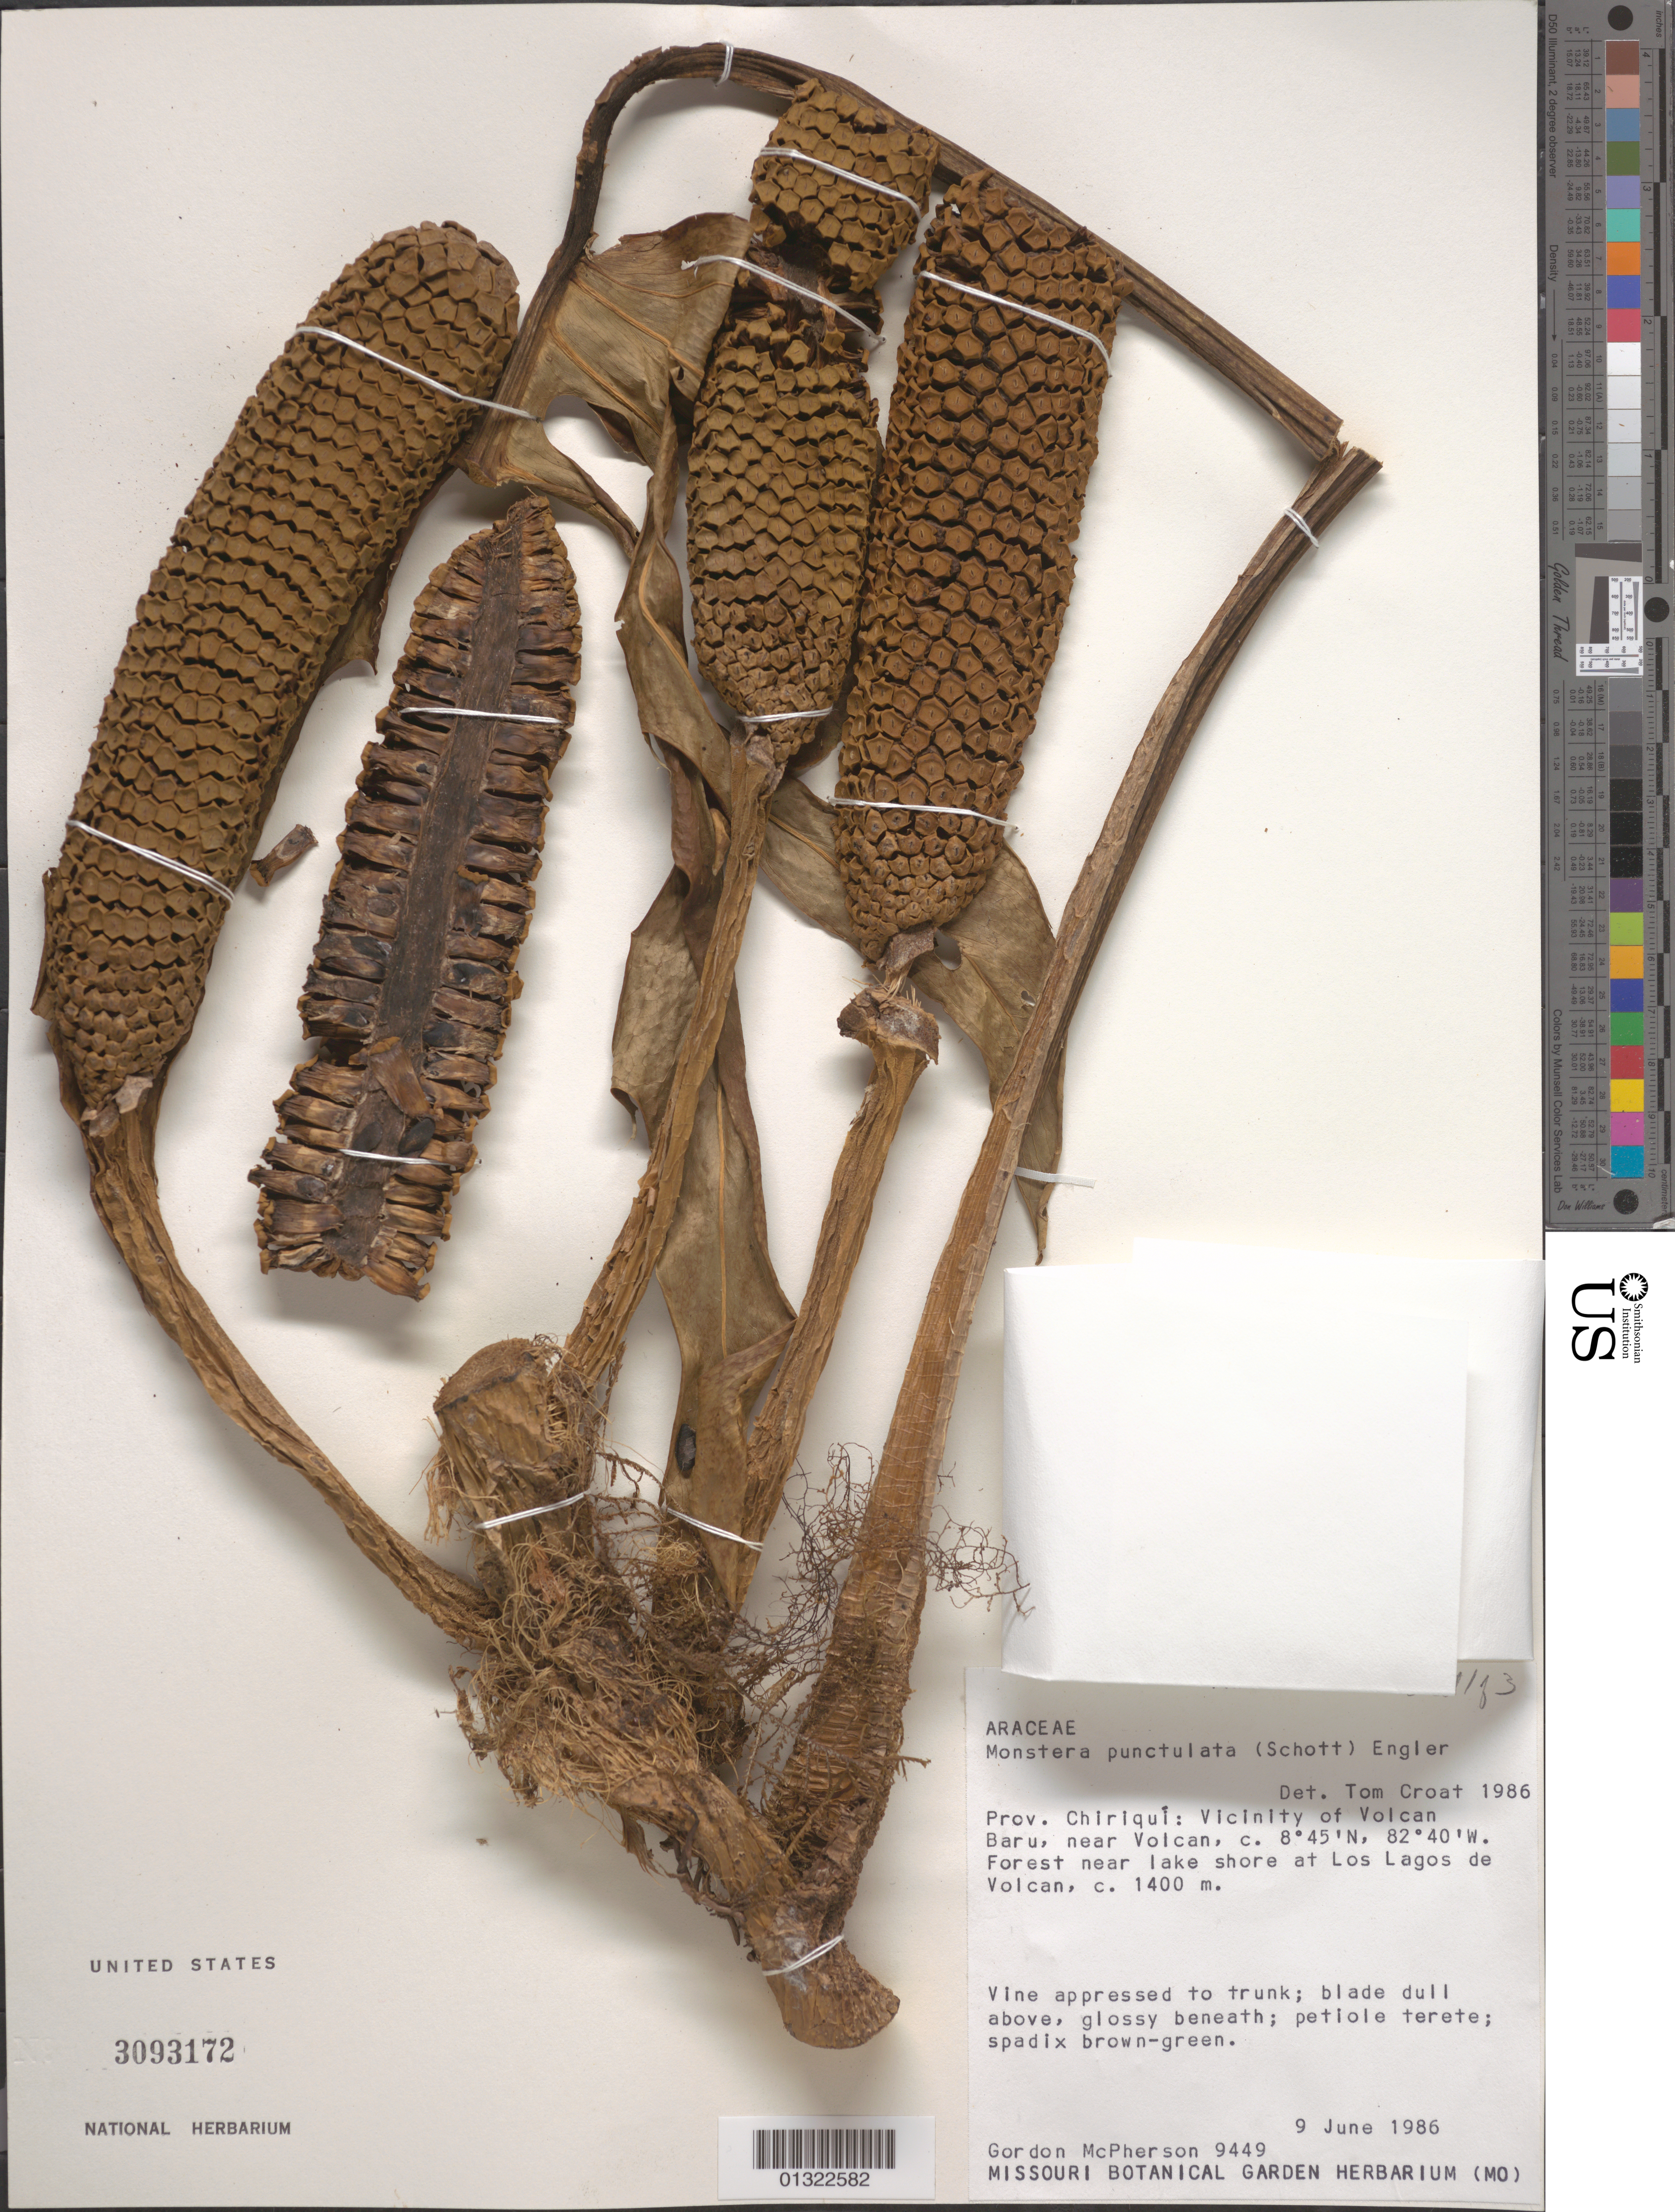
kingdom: Plantae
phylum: Tracheophyta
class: Liliopsida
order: Alismatales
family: Araceae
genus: Monstera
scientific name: Monstera punctulata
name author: (Schott) Schott ex Engl.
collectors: G. D. McPherson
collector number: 9449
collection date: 1986-06-09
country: Panama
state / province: Chiriqui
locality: Prov. Chiriqui: Vicinity of Volcan Baru, near Volcan. Forest near lake shore at Los Lagos de Volcan.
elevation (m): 1400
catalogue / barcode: US 3093172